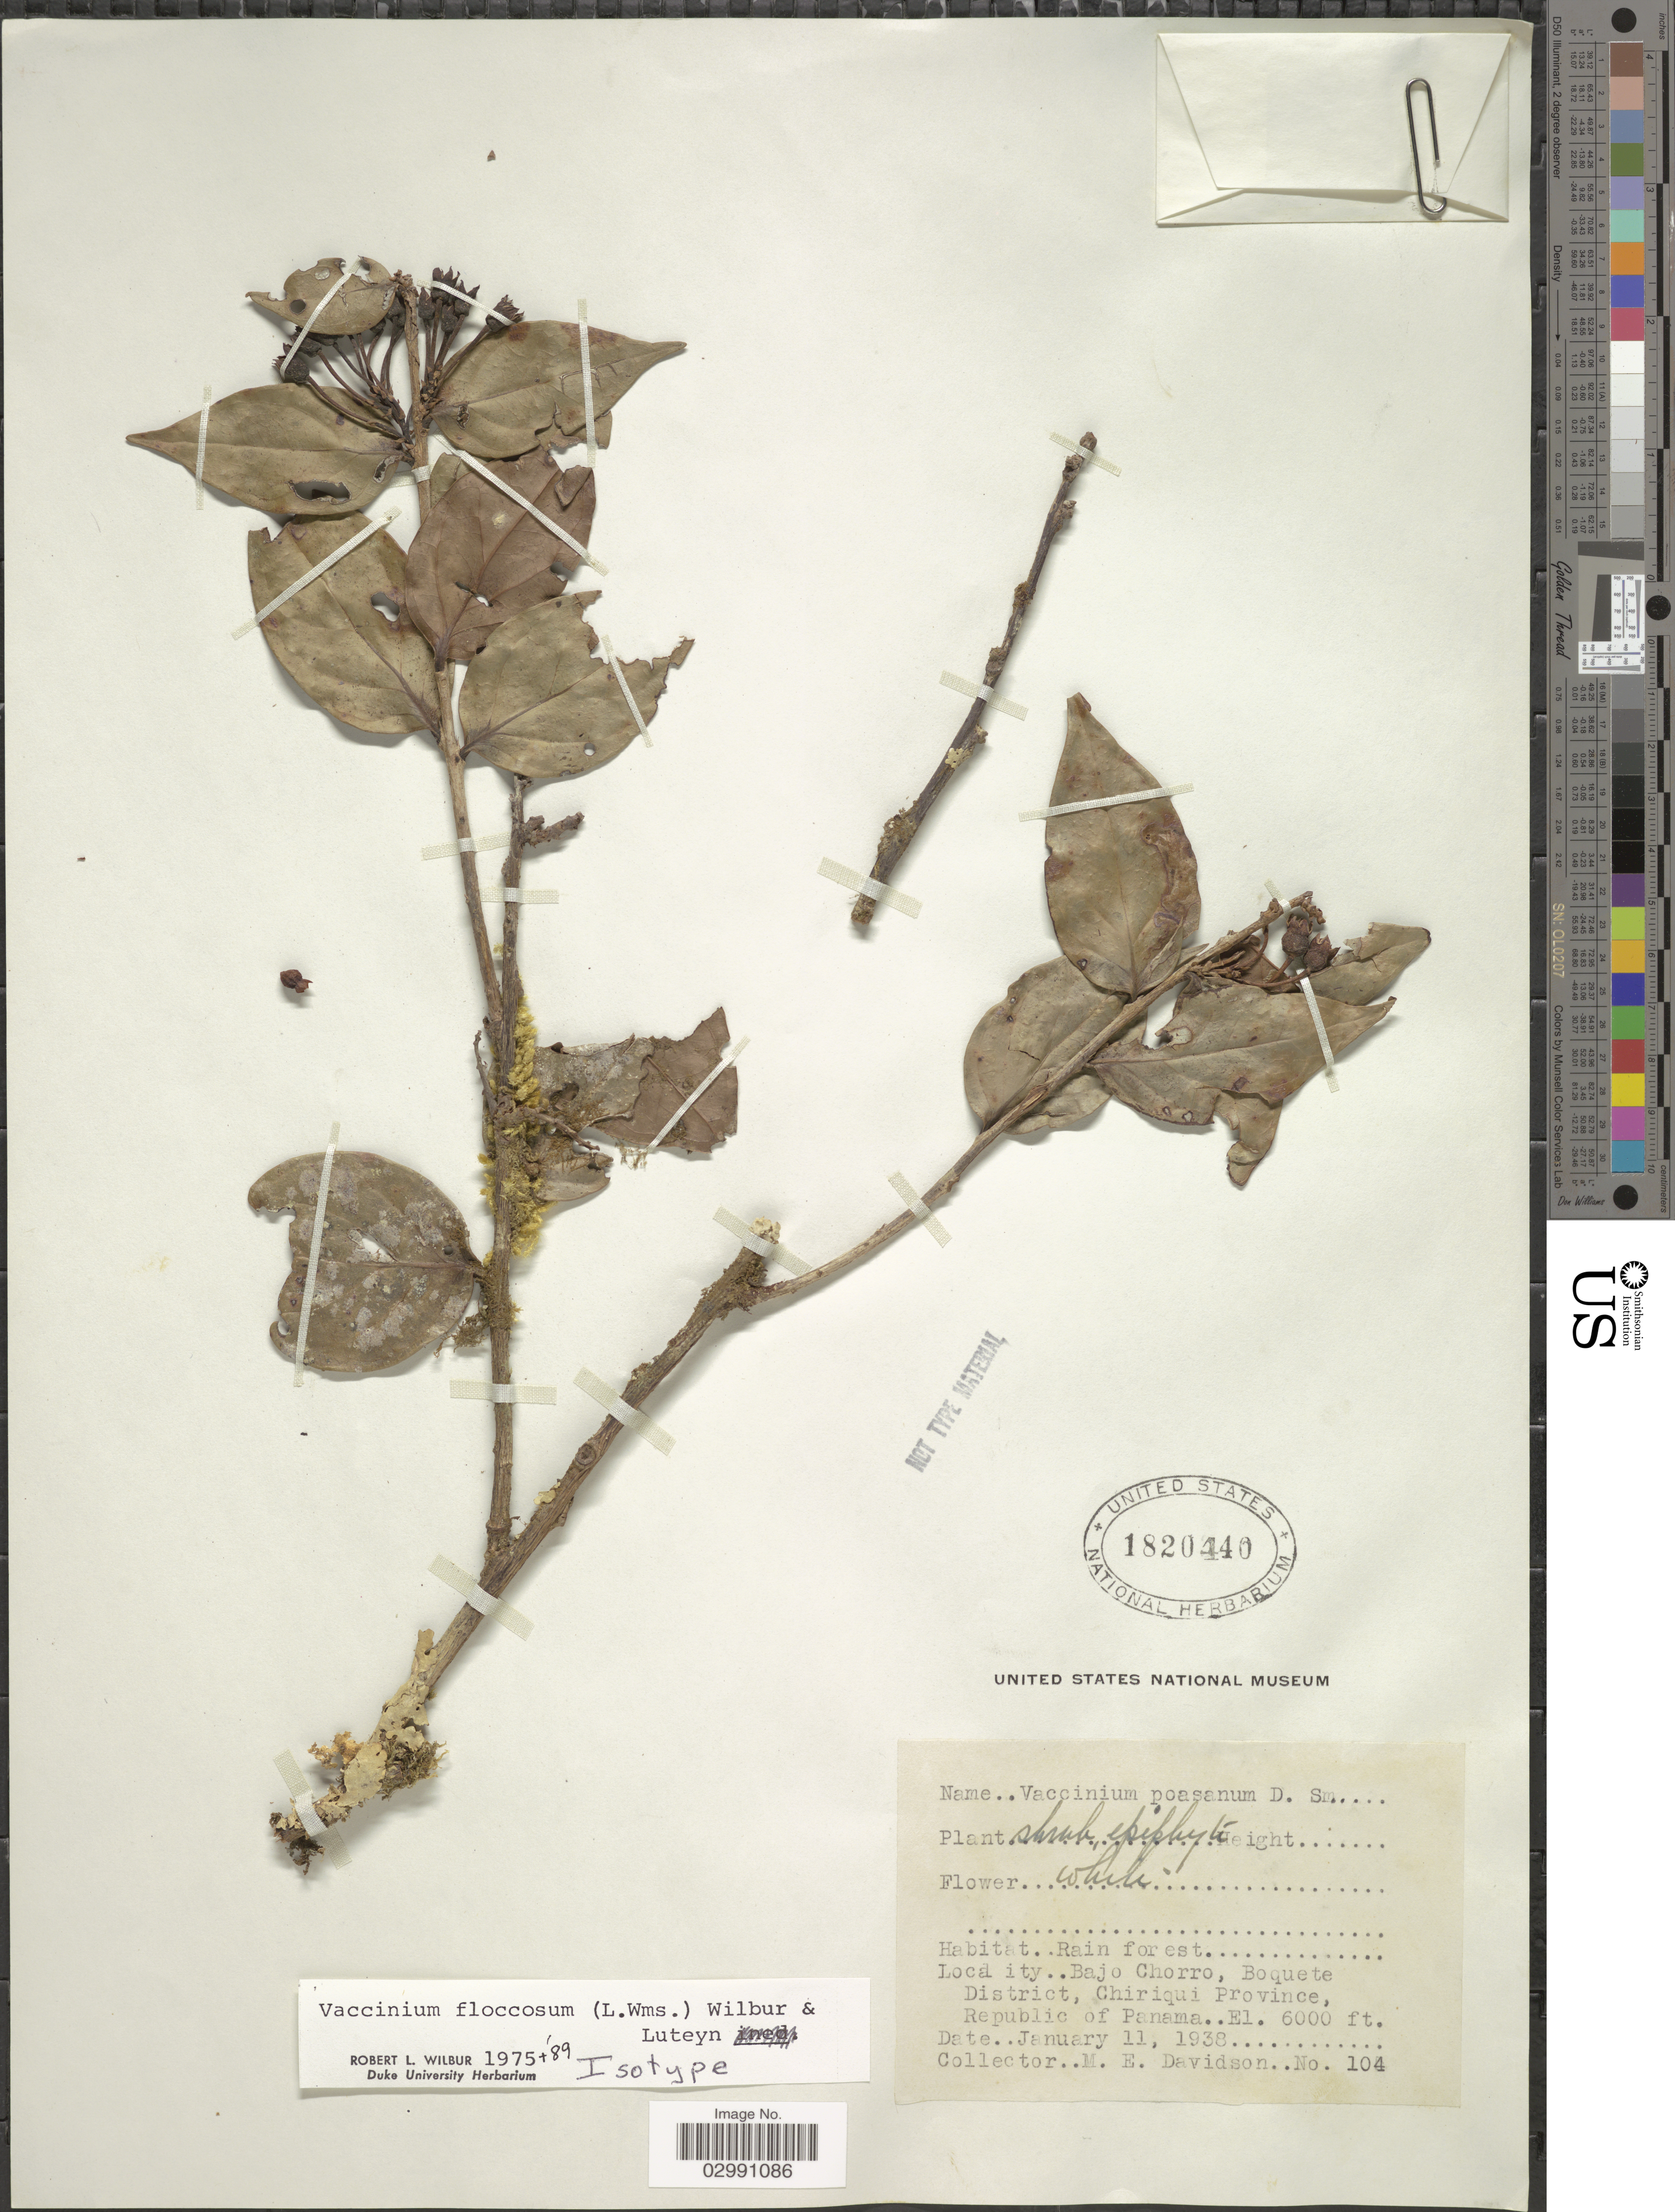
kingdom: Plantae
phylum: Tracheophyta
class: Magnoliopsida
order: Ericales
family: Ericaceae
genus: Vaccinium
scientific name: Vaccinium floccosum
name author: (L.O. Williams) Wilbur & Luteyn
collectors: M. E. Davidson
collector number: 104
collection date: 1938-01-11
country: Panama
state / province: Chiriqui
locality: Bajo Chono, Boquete District.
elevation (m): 1829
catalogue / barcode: US 1820441